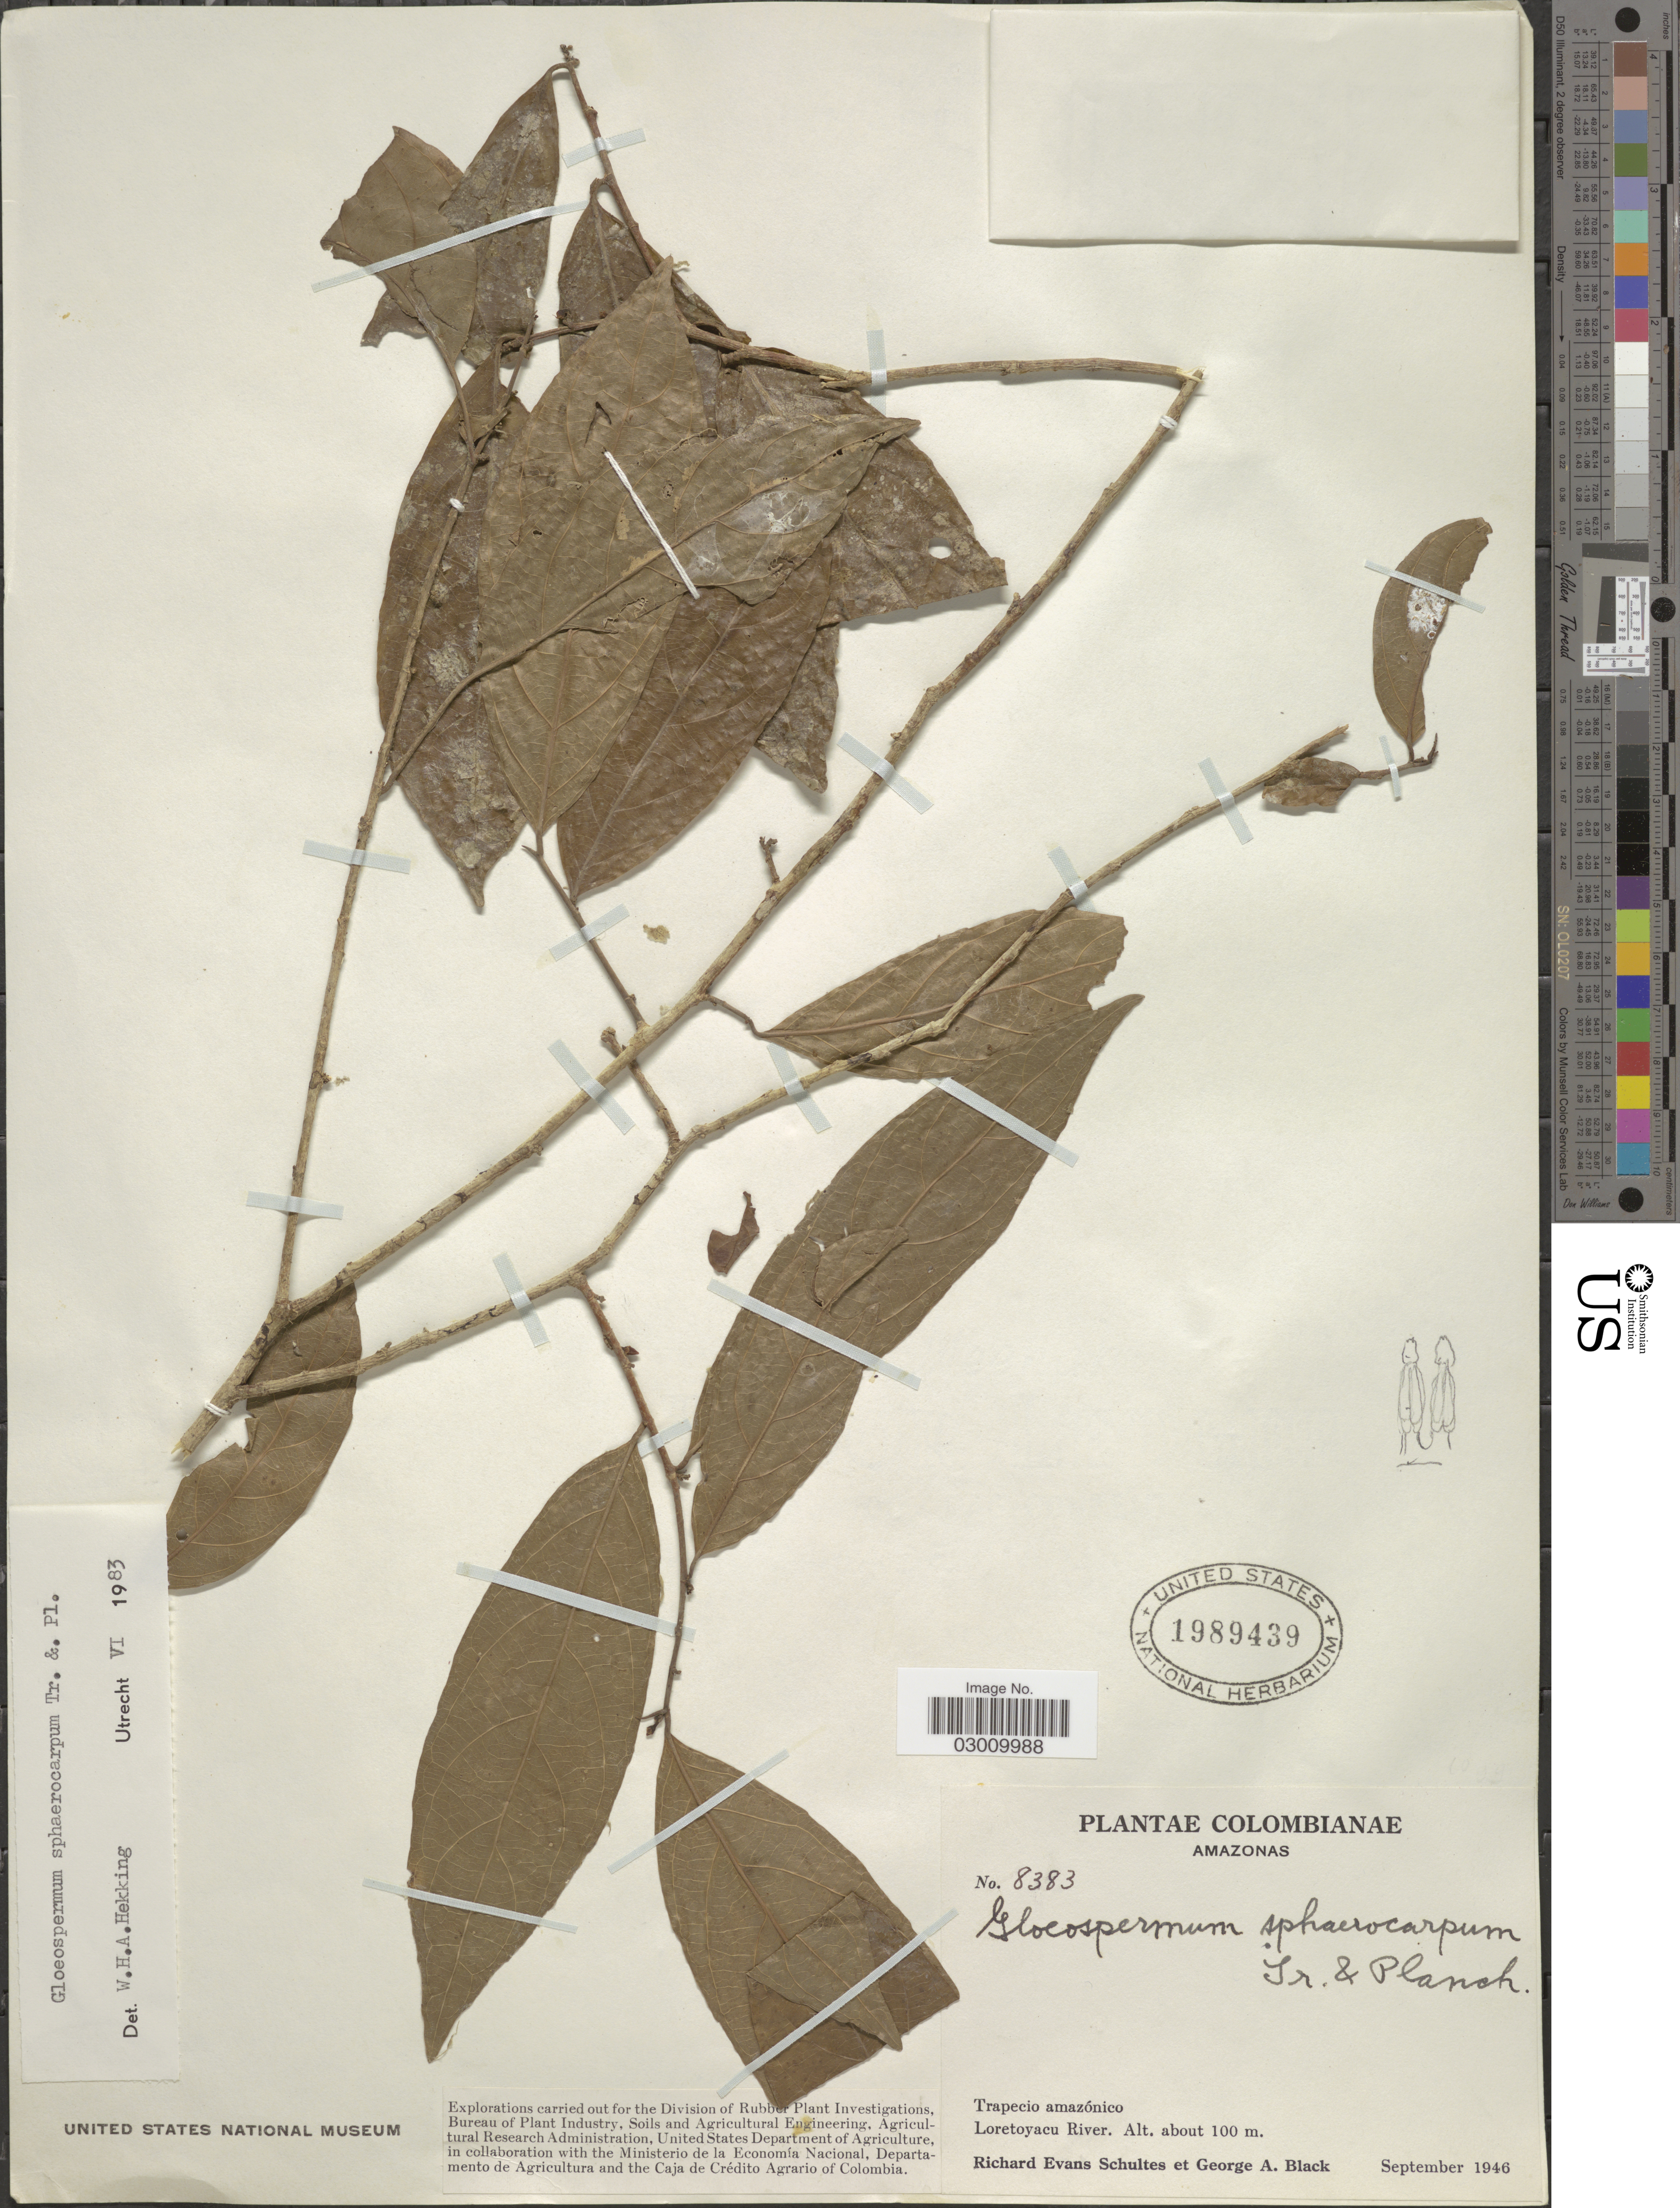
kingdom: Plantae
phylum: Tracheophyta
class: Magnoliopsida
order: Malpighiales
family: Violaceae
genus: Gloeospermum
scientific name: Gloeospermum sphaerocarpum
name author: Triana & Planch.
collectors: R. E. Schultes & G. A. Black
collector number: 8383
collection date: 1946-09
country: Colombia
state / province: Amazônas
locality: Trapecio amazónico, Loretoyacu River.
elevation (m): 100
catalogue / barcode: US 1989439